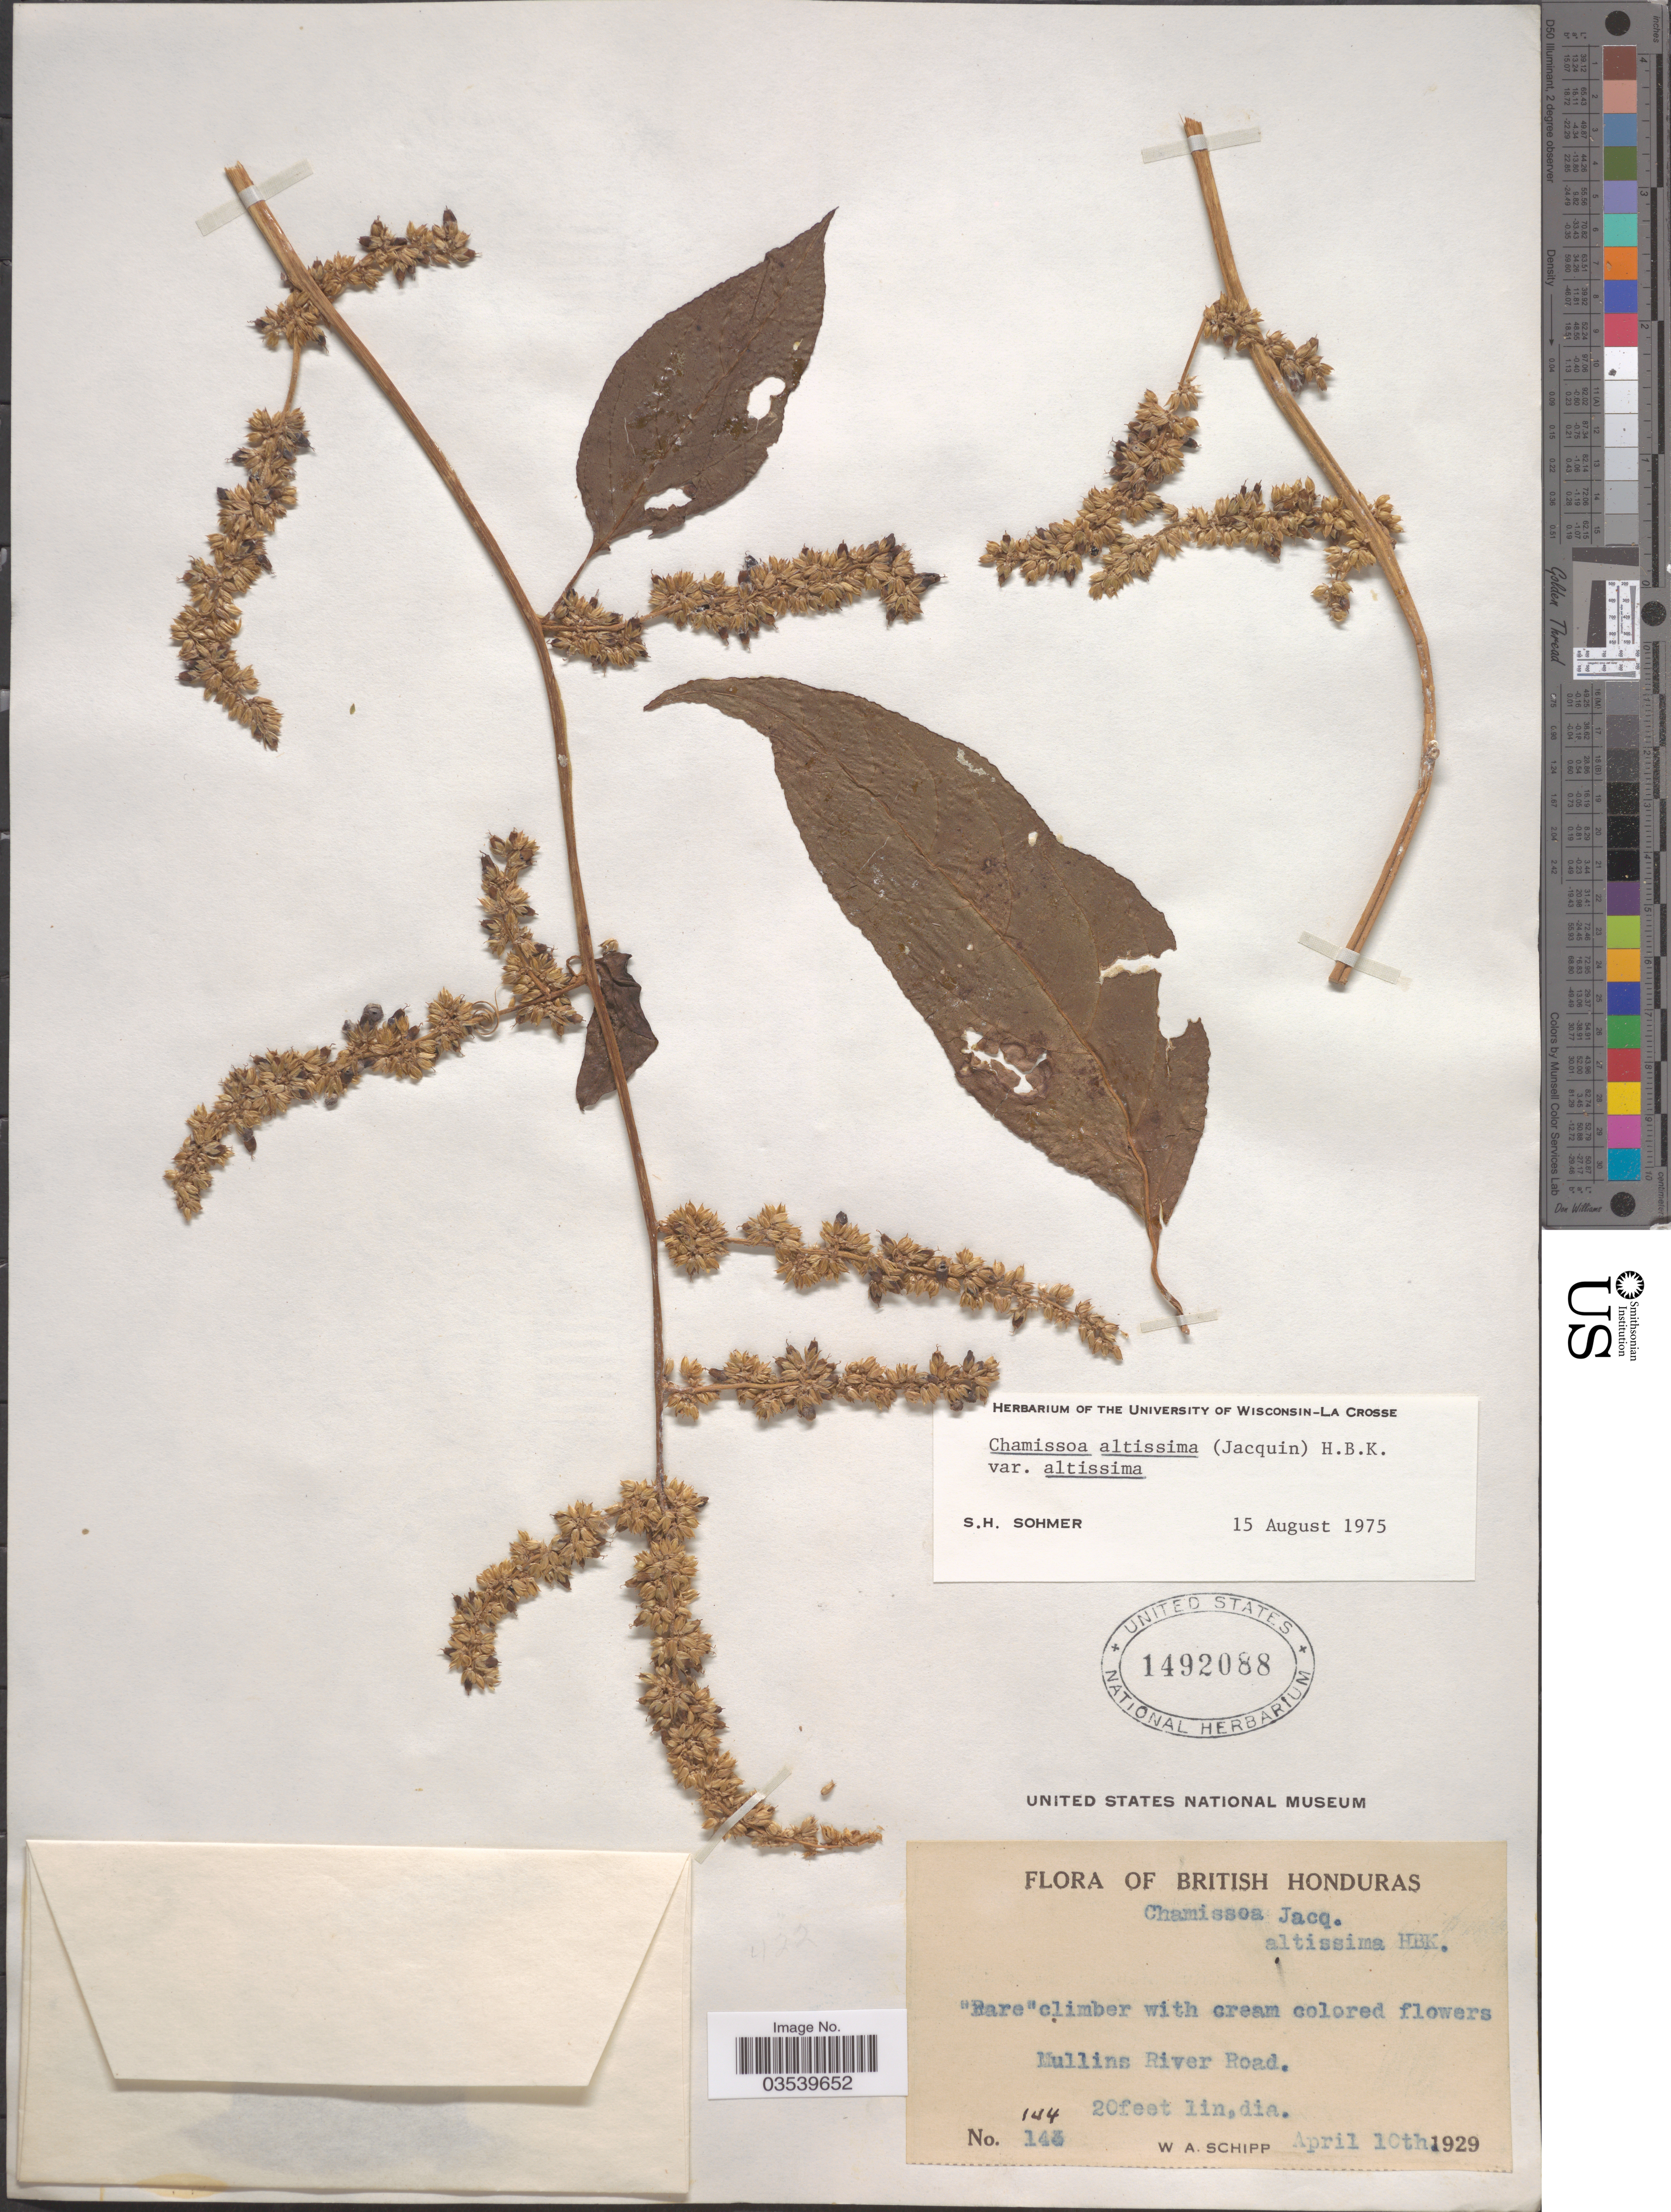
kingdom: Plantae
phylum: Tracheophyta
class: Magnoliopsida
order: Caryophyllales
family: Amaranthaceae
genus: Chamissoa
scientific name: Chamissoa altissima var. altissima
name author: (Jacq.) Kunth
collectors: W. Schipp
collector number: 143/144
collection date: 1929-04-10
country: Belize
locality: British Honduras. Mullins River Road.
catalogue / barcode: US 1492088